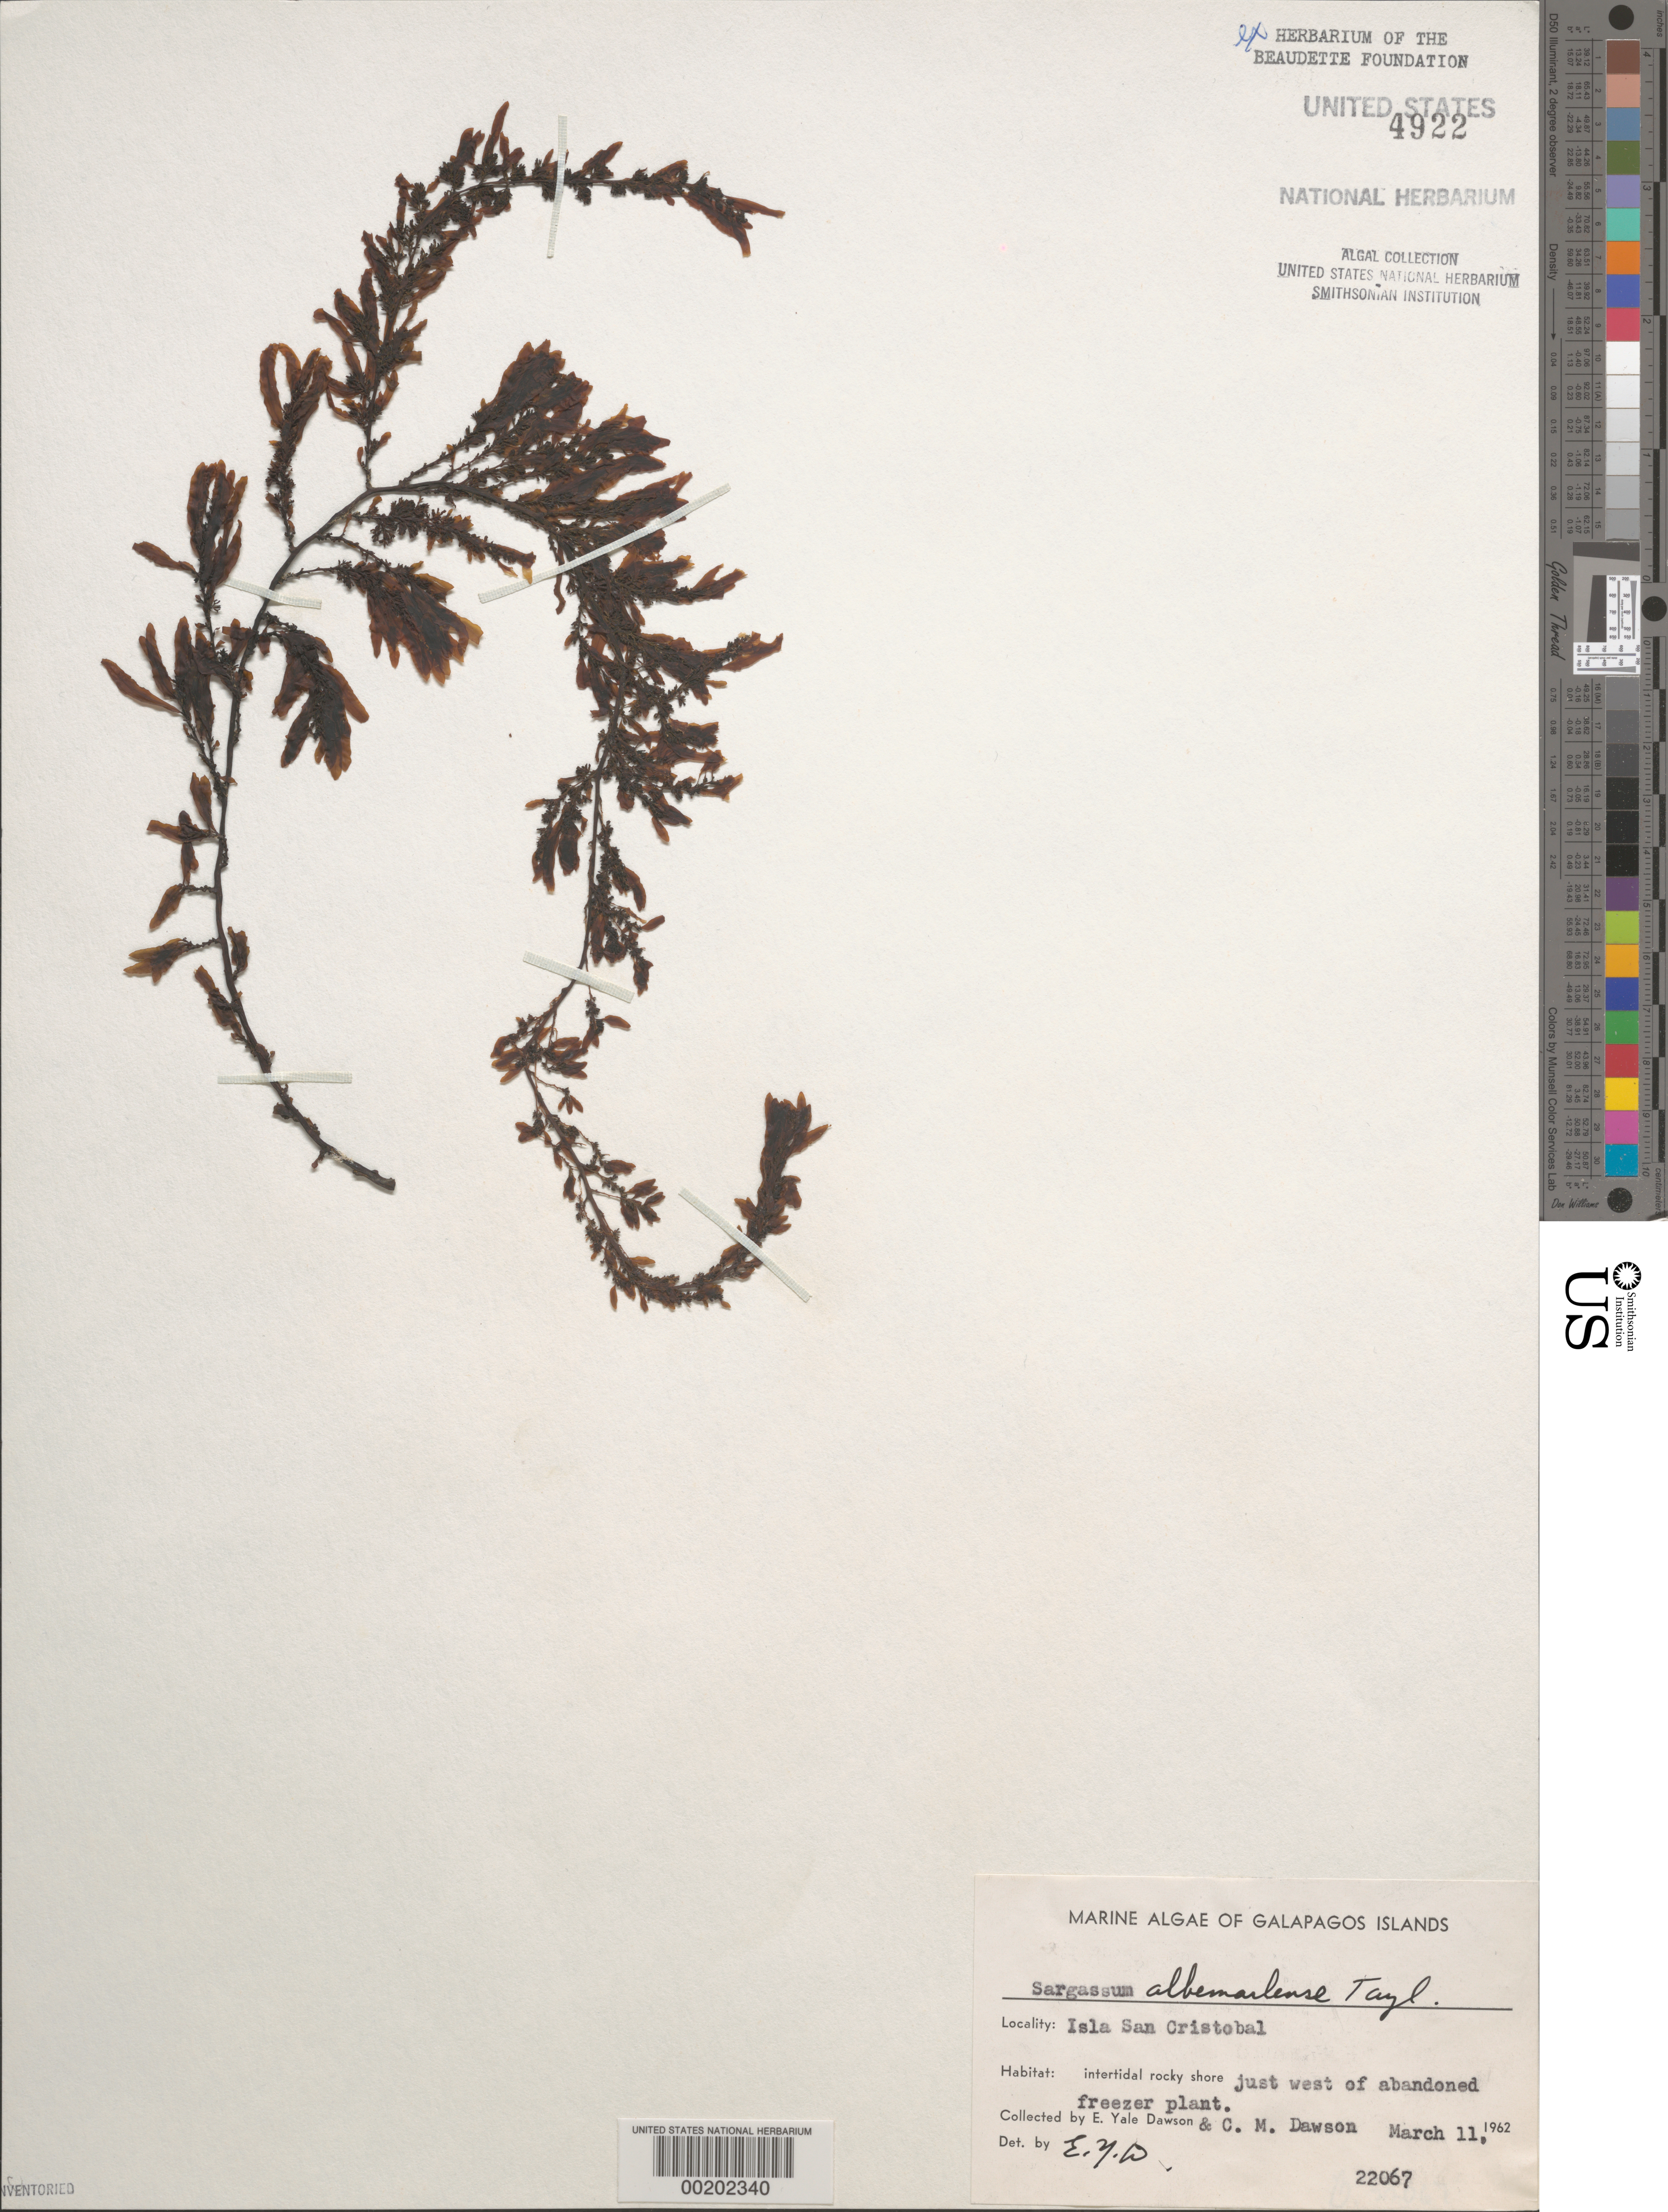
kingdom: Chromista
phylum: Ochrophyta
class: Phaeophyceae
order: Fucales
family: Sargassaceae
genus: Sargassum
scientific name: Sargassum albemarlensis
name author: W.R. Taylor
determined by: Dawson, E. Y.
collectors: E. Y. Dawson & C. M. Dawson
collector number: EYD 22067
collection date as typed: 11 Mar 1962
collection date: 1962-03-11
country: Ecuador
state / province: Colón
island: San Cristóbal [Chatham]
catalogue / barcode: US 4922